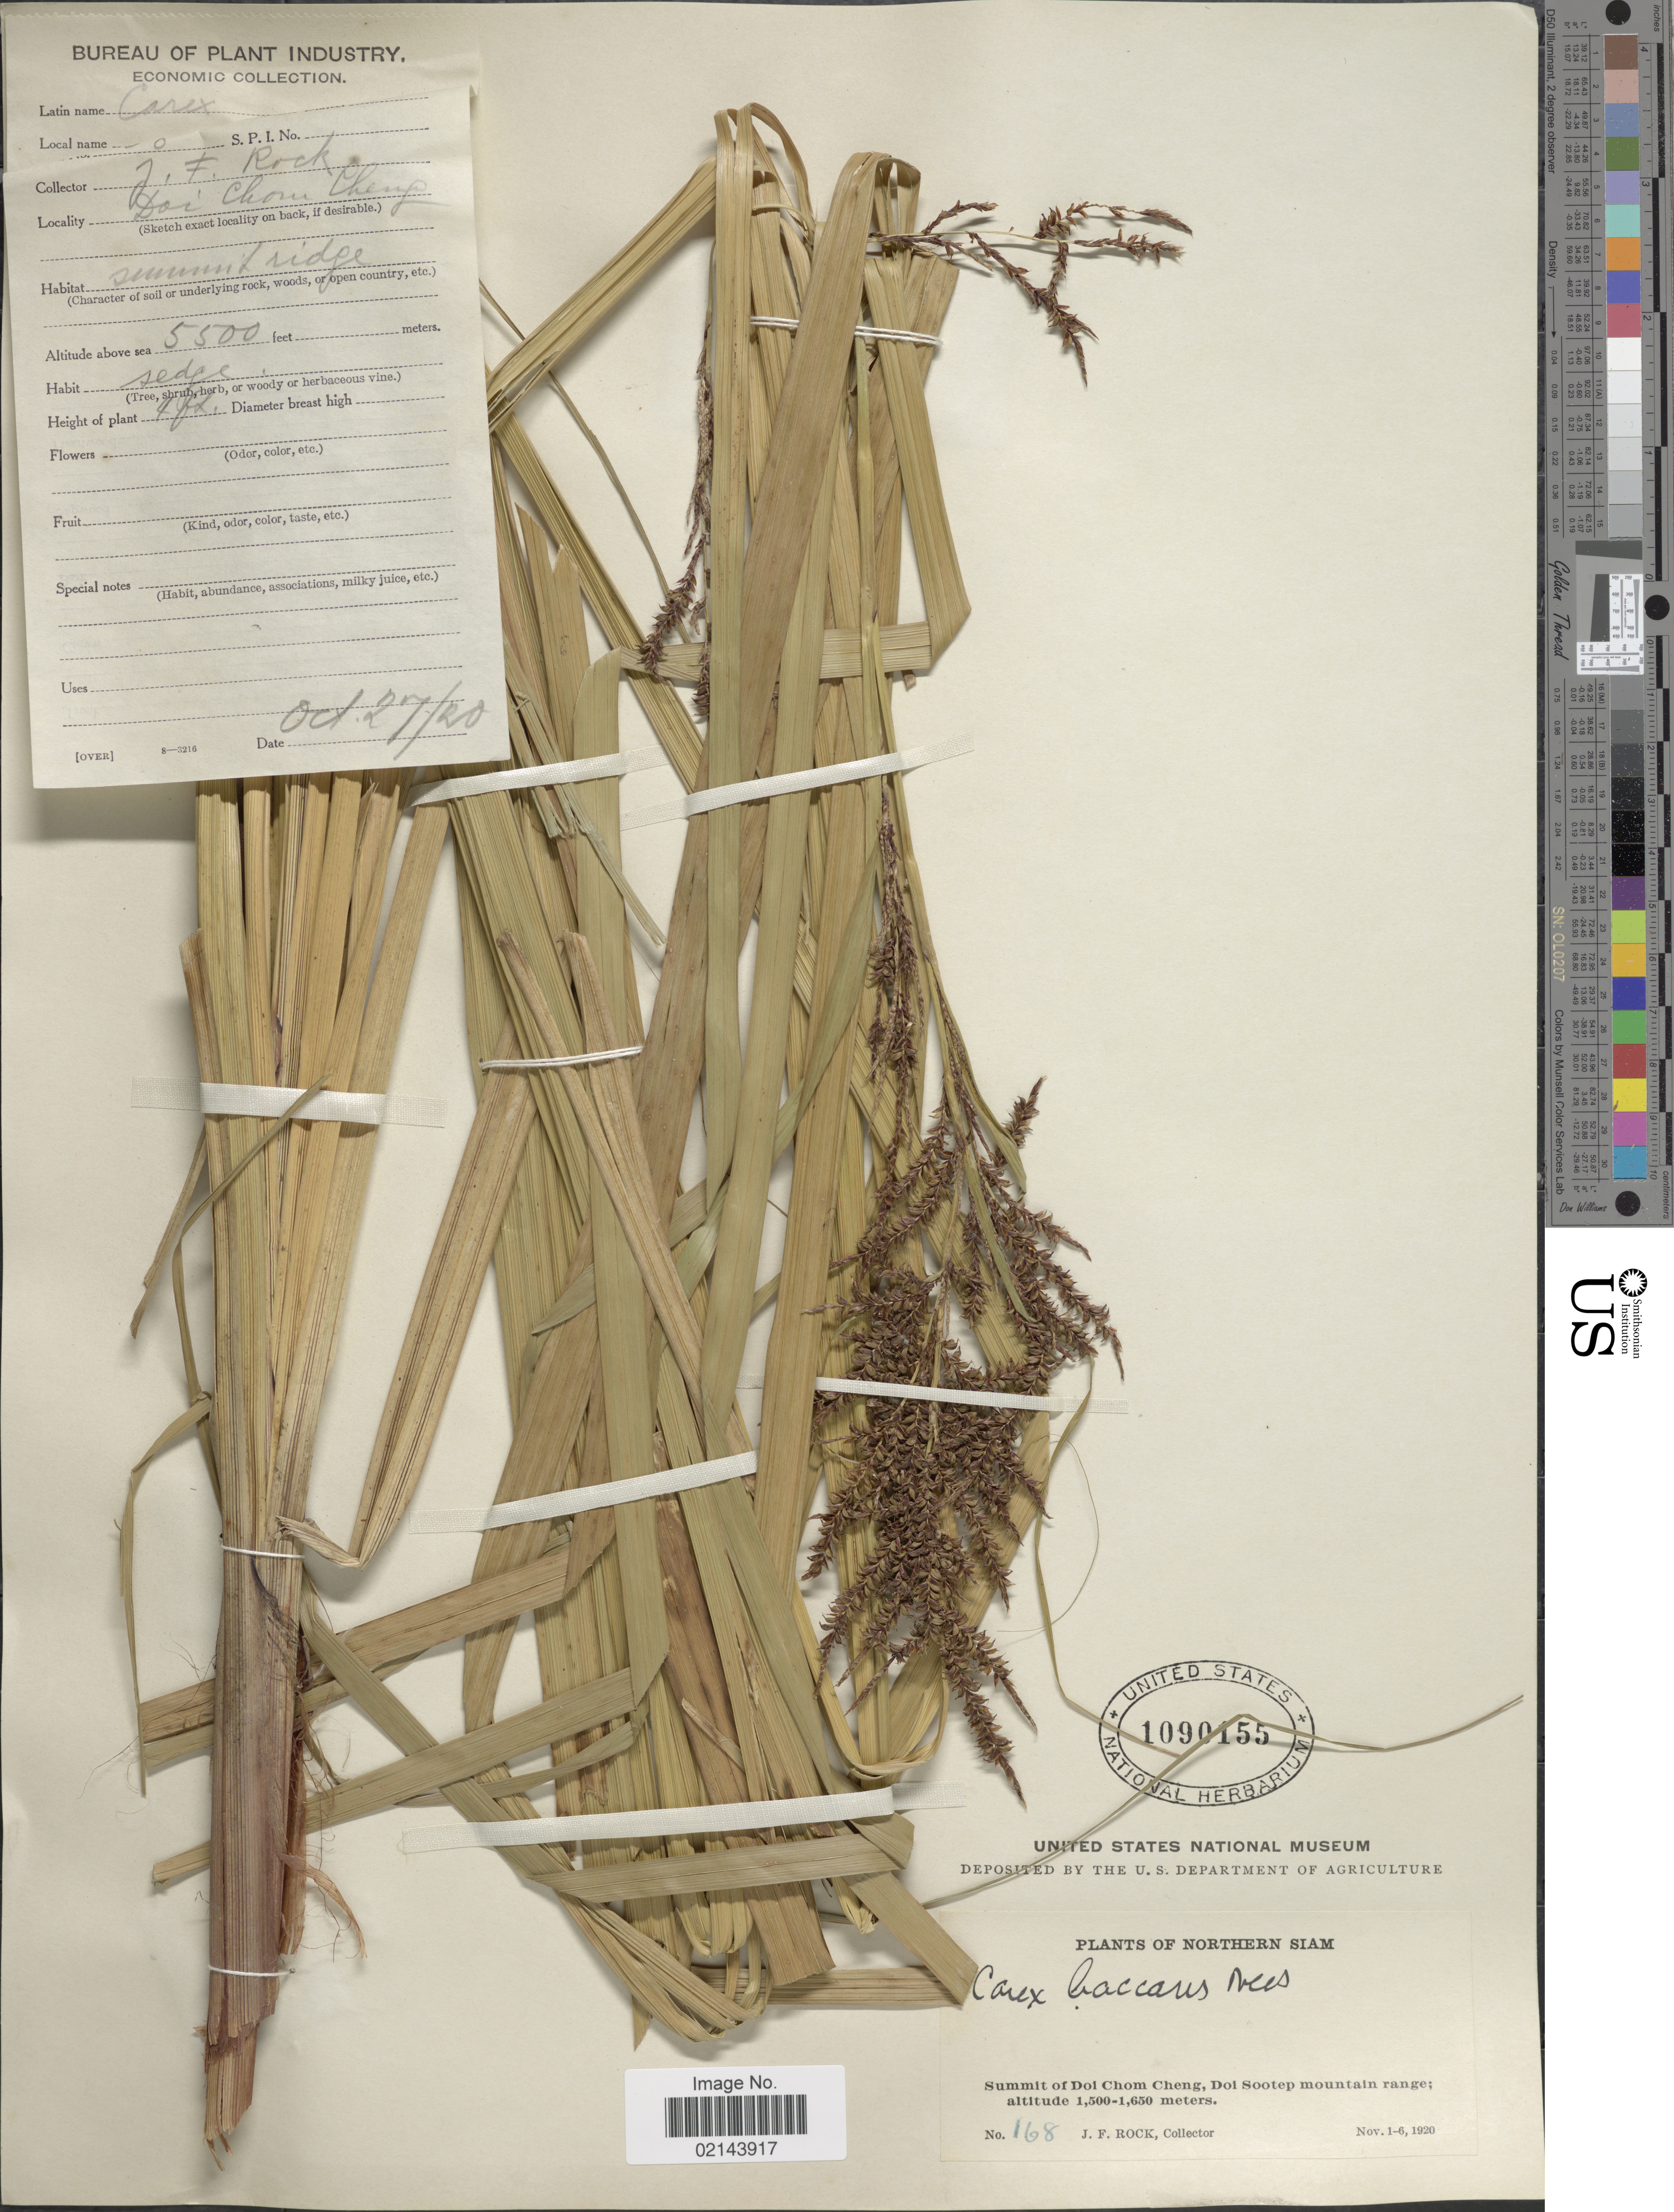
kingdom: Plantae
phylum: Tracheophyta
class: Liliopsida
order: Poales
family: Cyperaceae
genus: Carex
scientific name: Carex baccans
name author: Nees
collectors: J. Rock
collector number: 168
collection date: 1920-10-20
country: Thailand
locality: Northern Siam. Summit of Doi Chom Cheng, Doi Sootep mountain range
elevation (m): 1676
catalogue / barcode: US 1090155